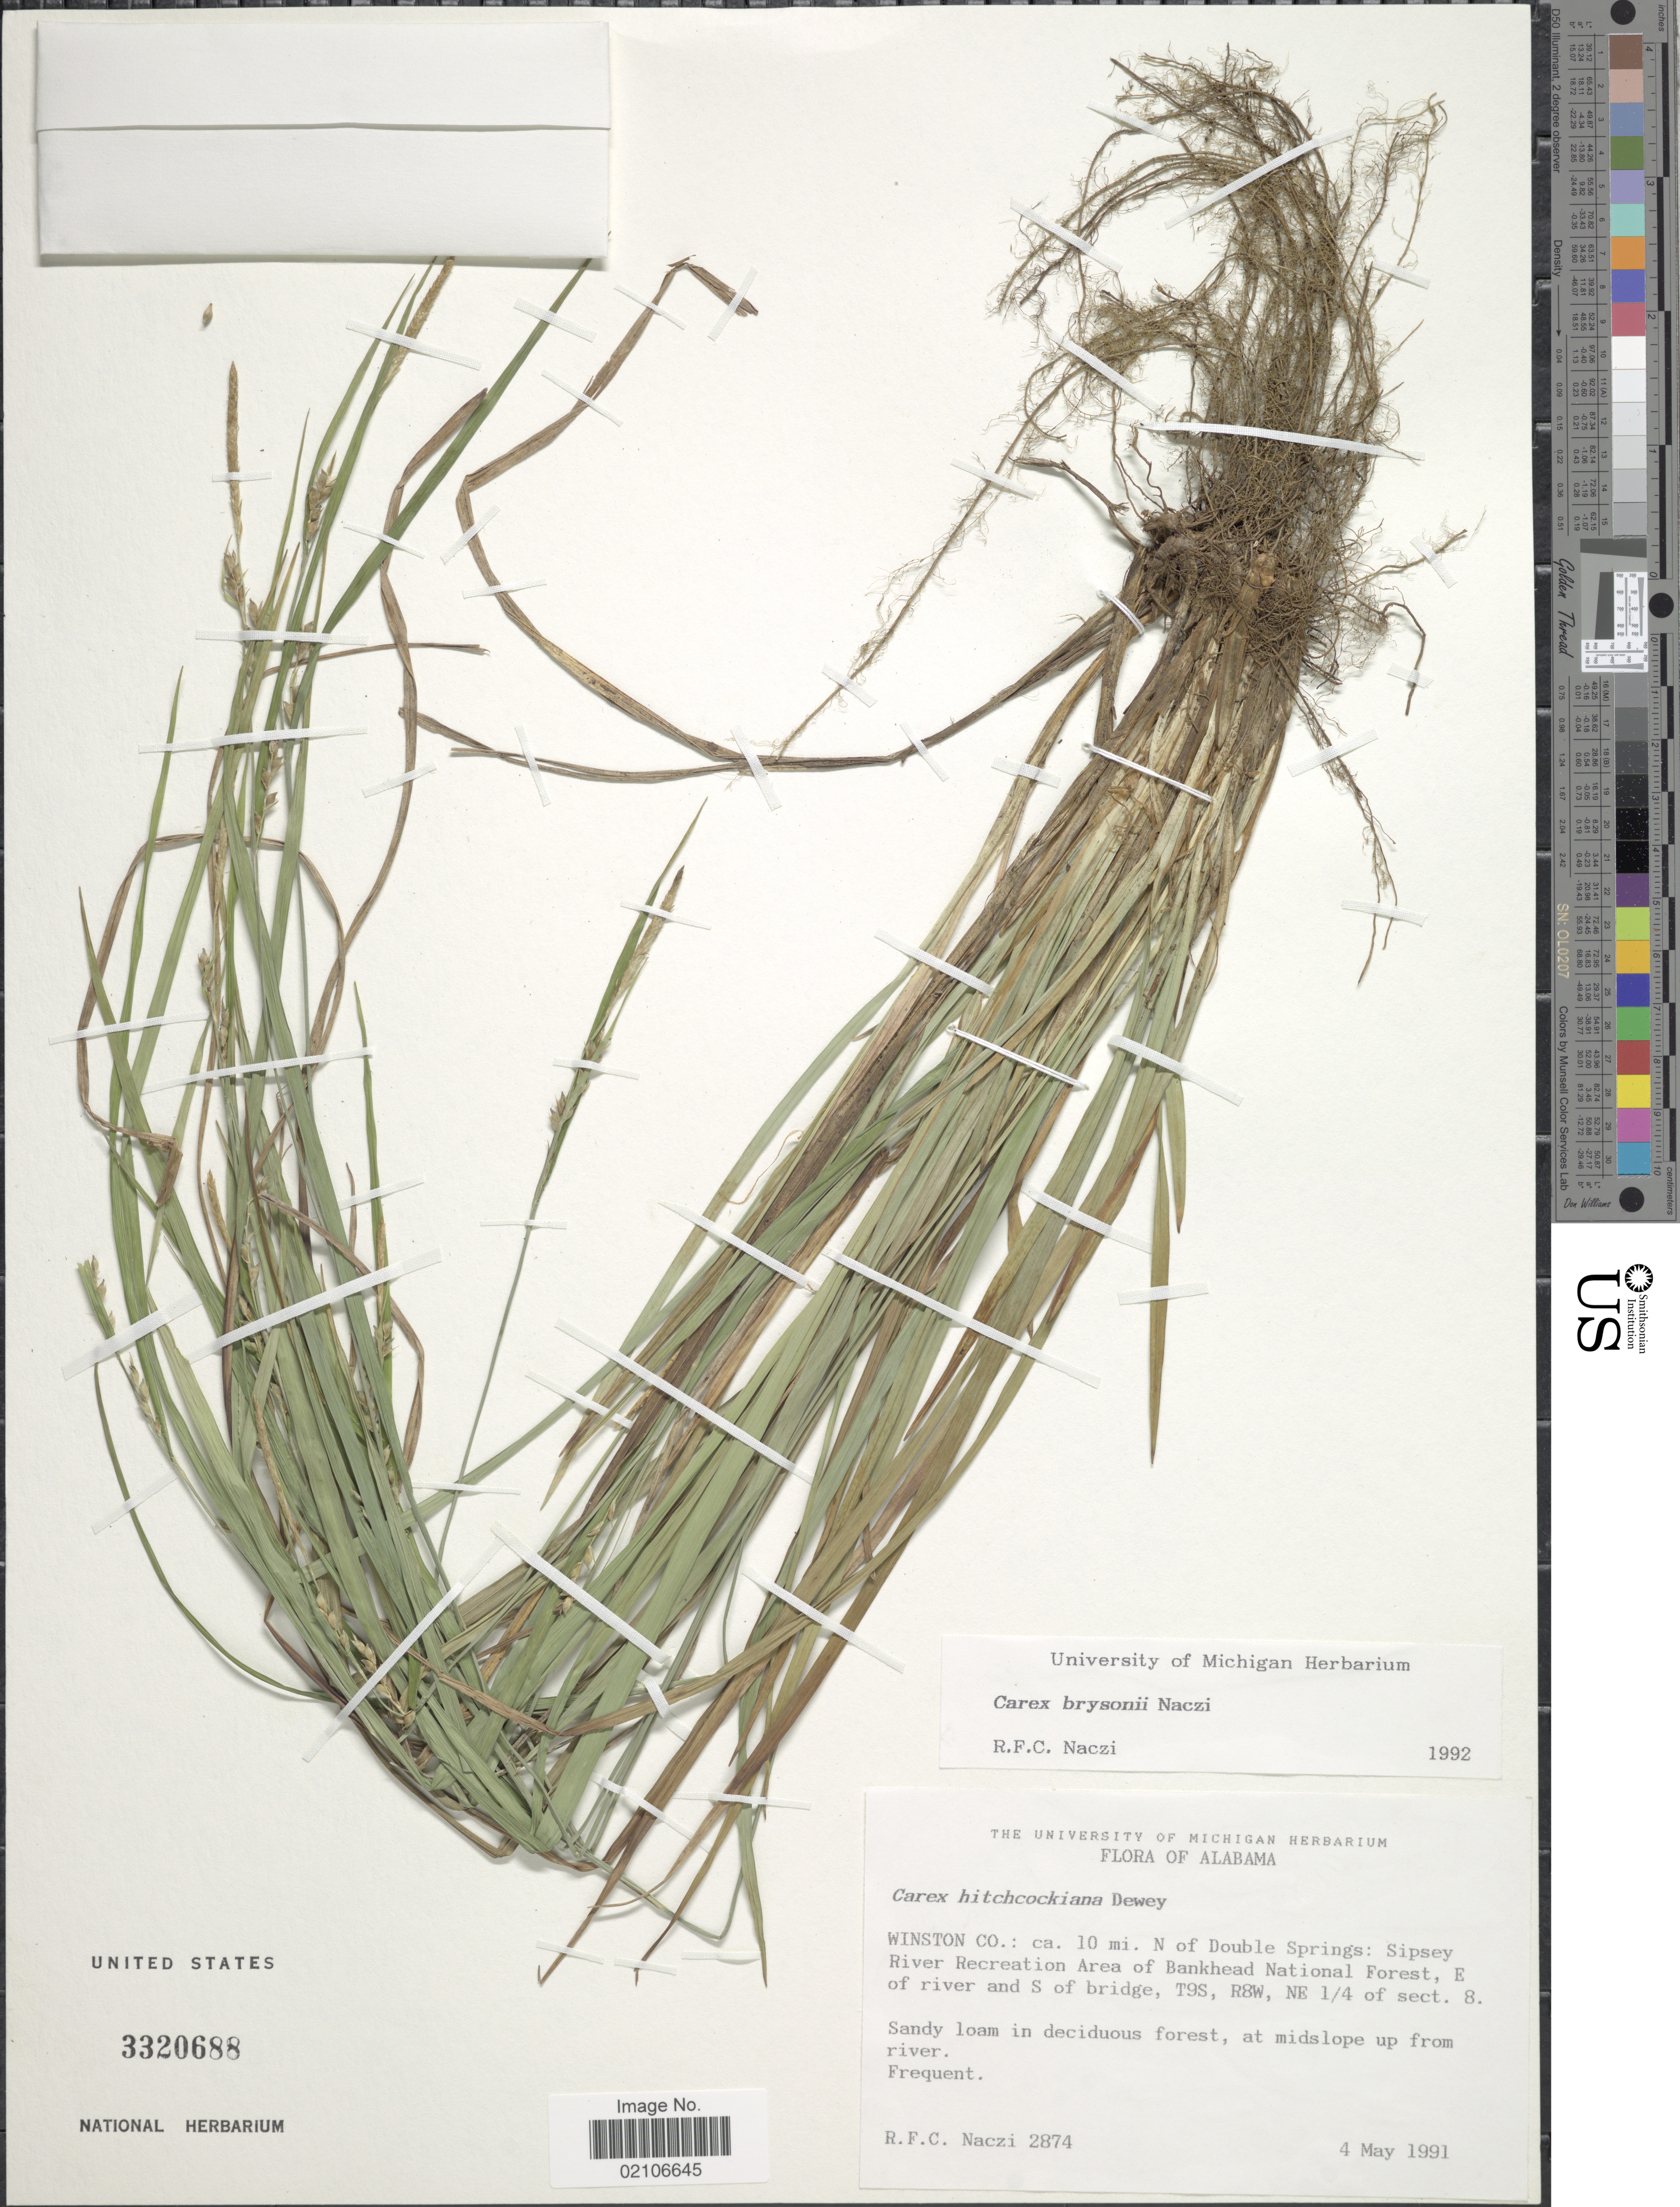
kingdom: Plantae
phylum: Tracheophyta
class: Liliopsida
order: Poales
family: Cyperaceae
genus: Carex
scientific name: Carex brysonii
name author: Naczi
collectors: R. F. C. Naczi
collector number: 2874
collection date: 1991-05-04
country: United States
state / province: Alabama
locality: Winston Co: ca 10 mi N of Double Springs: Spisey River Recreation Area of Bankhead National Forst, E of river and S. of bridge, T9S, R8W, NE ¼ of sect. 8. Sandy loam in deciduous forest, at midslope up river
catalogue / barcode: US 3320688